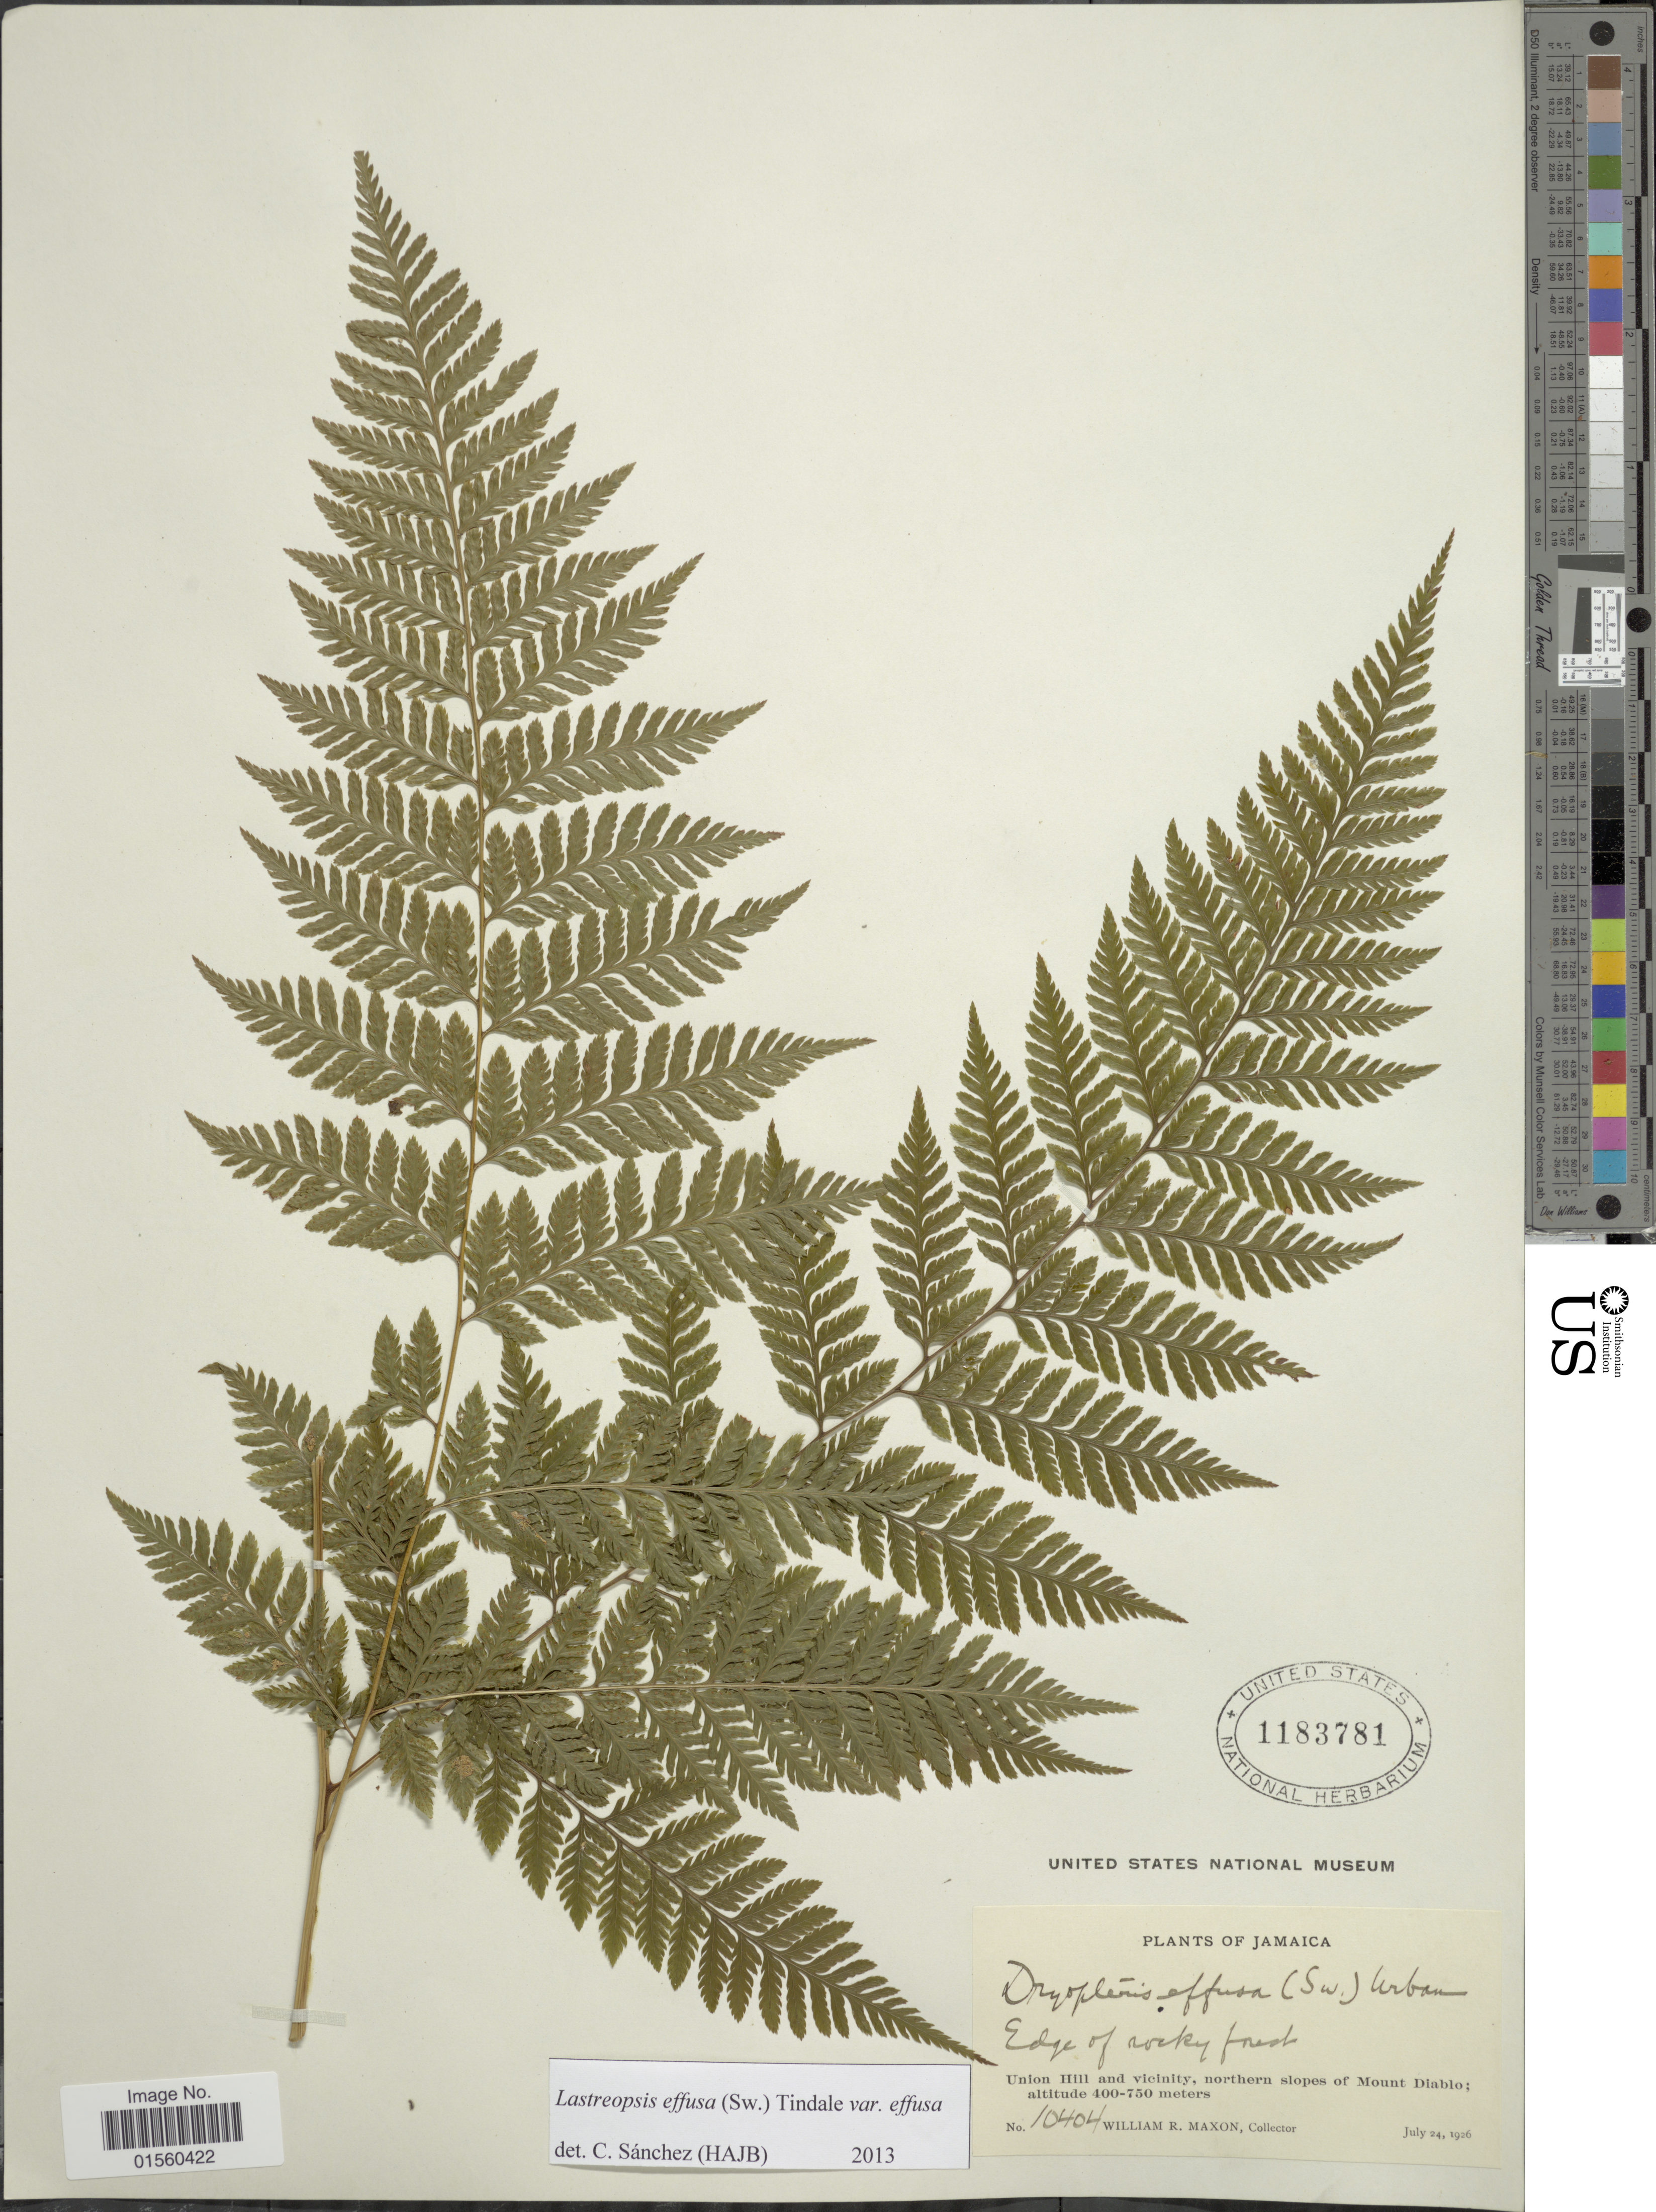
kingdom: Plantae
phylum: Tracheophyta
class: Polypodiopsida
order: Polypodiales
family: Dryopteridaceae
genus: Parapolystichum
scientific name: Parapolystichum effusum var. effusum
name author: (Sw.) Ching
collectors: W. R. Maxon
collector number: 10404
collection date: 1926-07-24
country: Jamaica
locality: Union Hill and vicinity, northern slopes of Mount Diablo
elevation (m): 400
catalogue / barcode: US 1183781